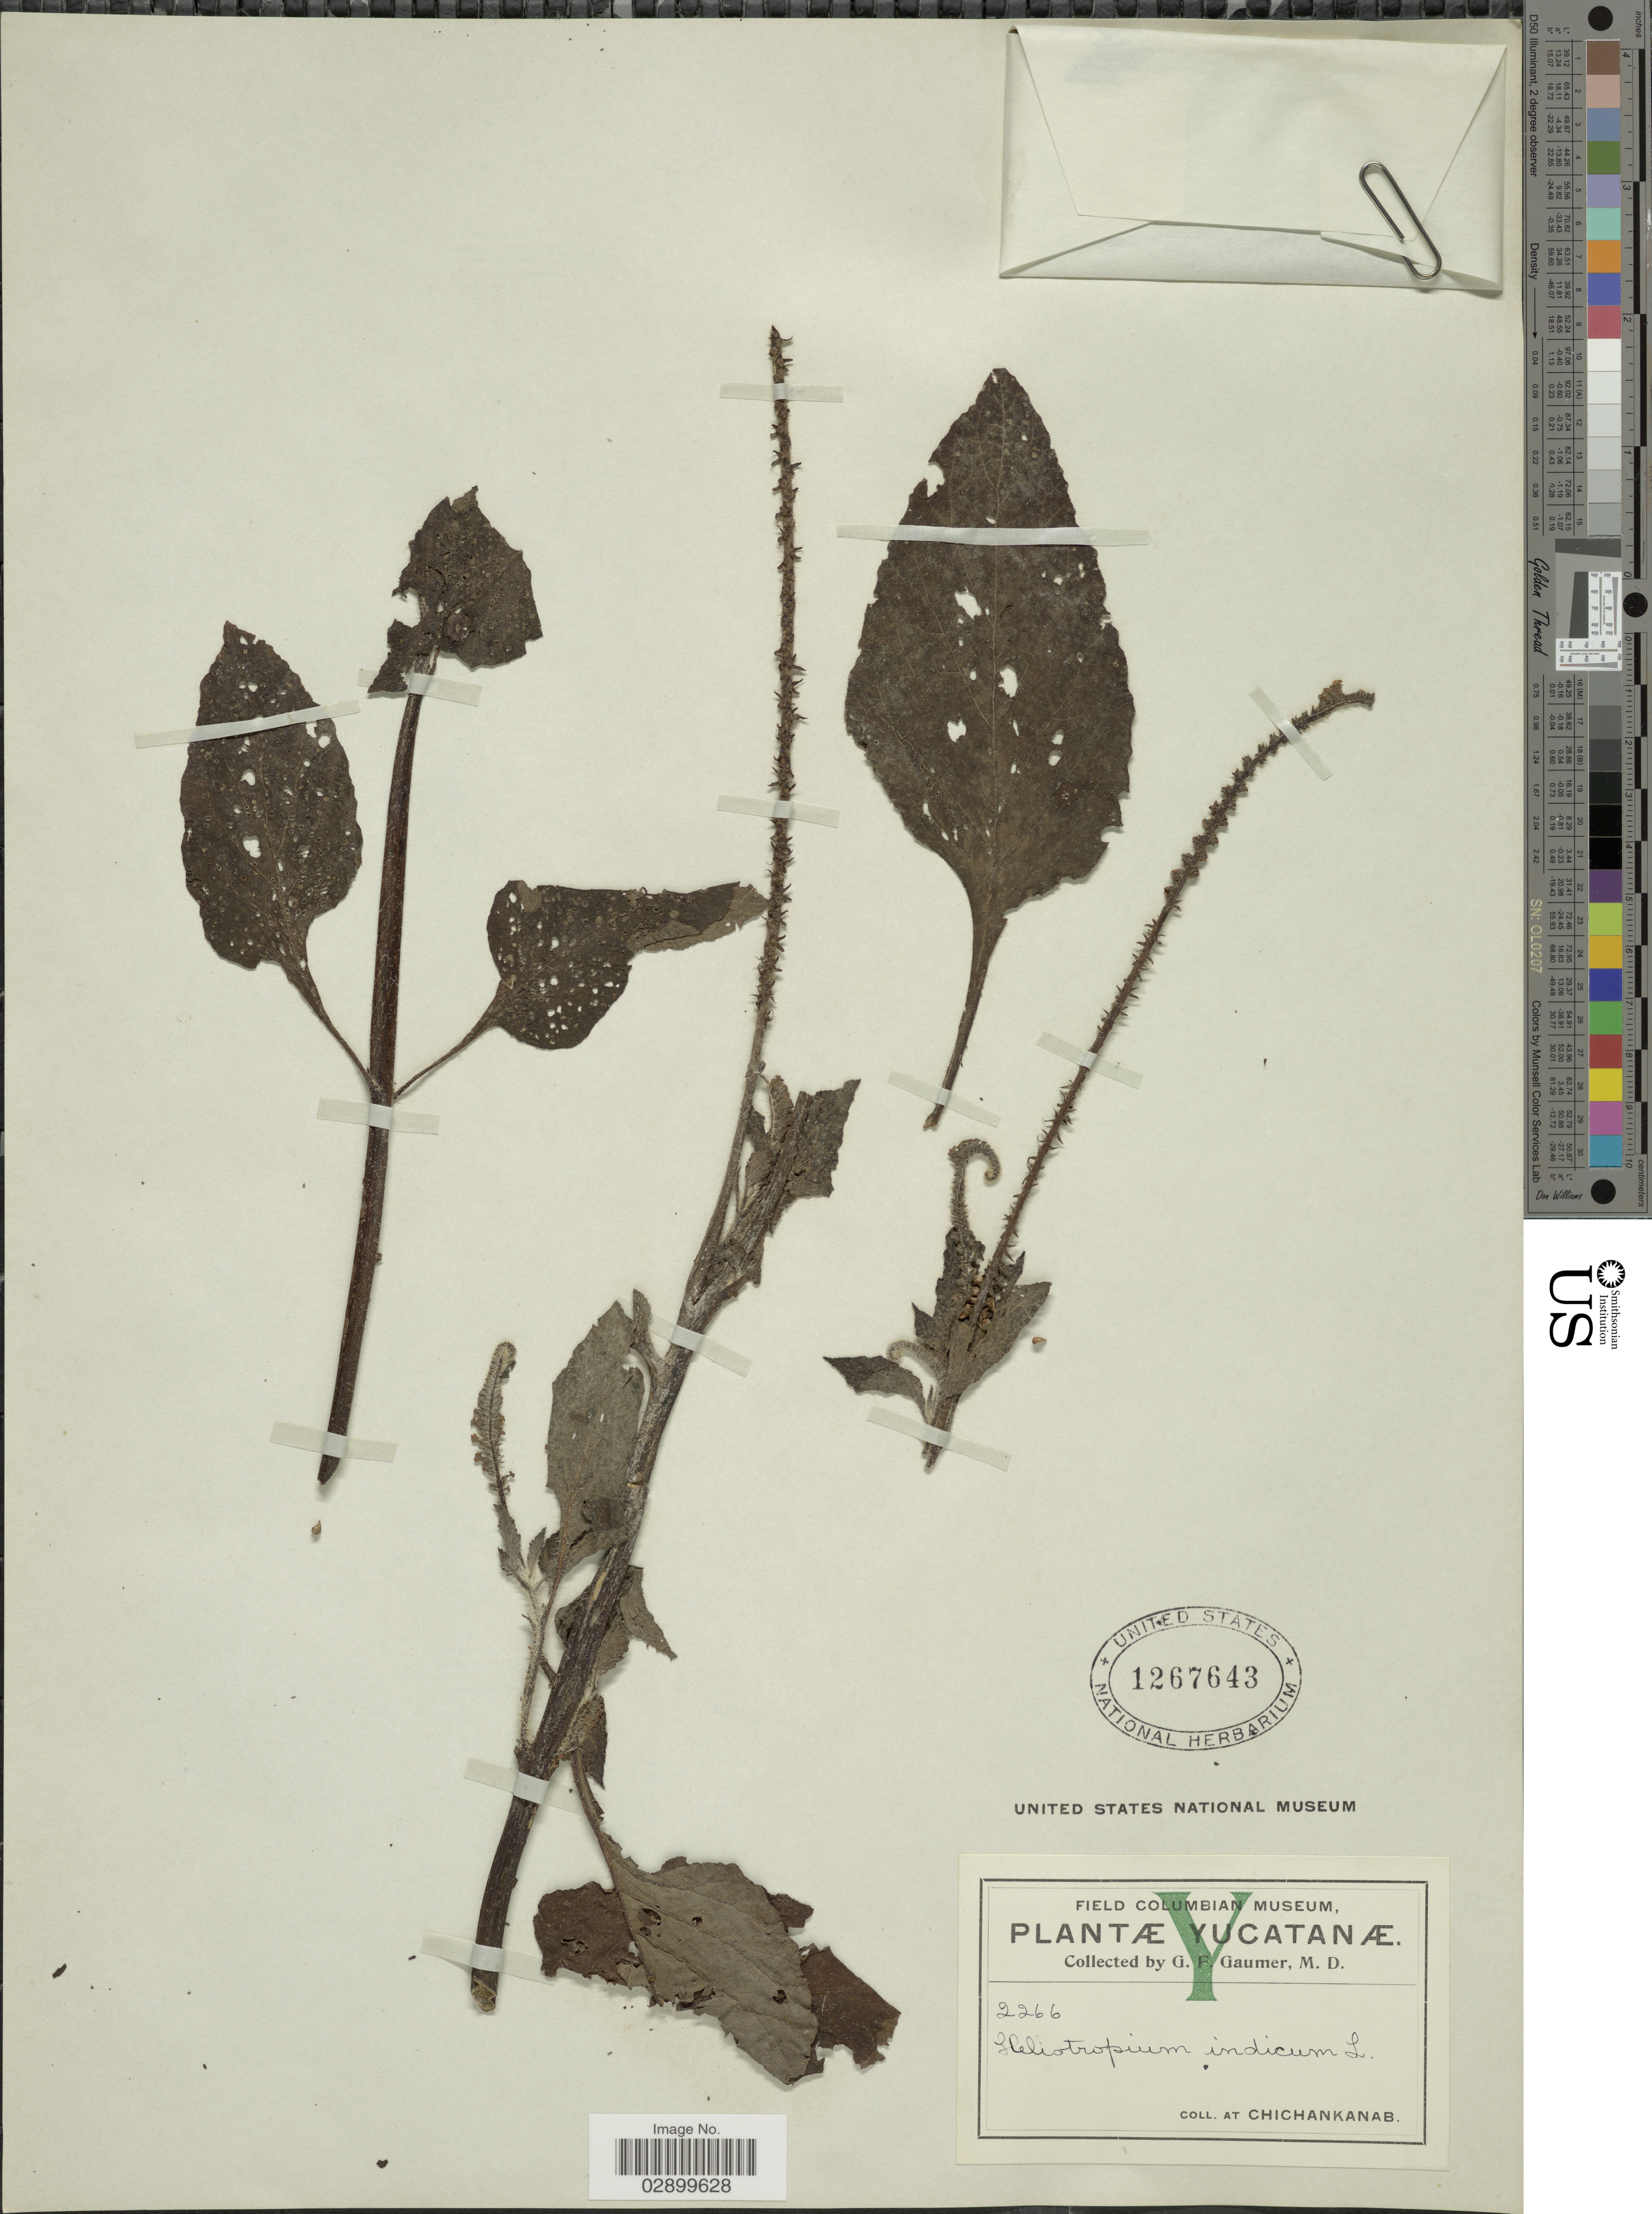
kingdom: Plantae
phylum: Tracheophyta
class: Magnoliopsida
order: Boraginales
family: Heliotropiaceae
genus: Heliotropium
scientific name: Heliotropium indicum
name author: L.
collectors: G. F. Gaumer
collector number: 2266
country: Mexico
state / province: Yucatán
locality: At Chichankanab.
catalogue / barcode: US 1267643